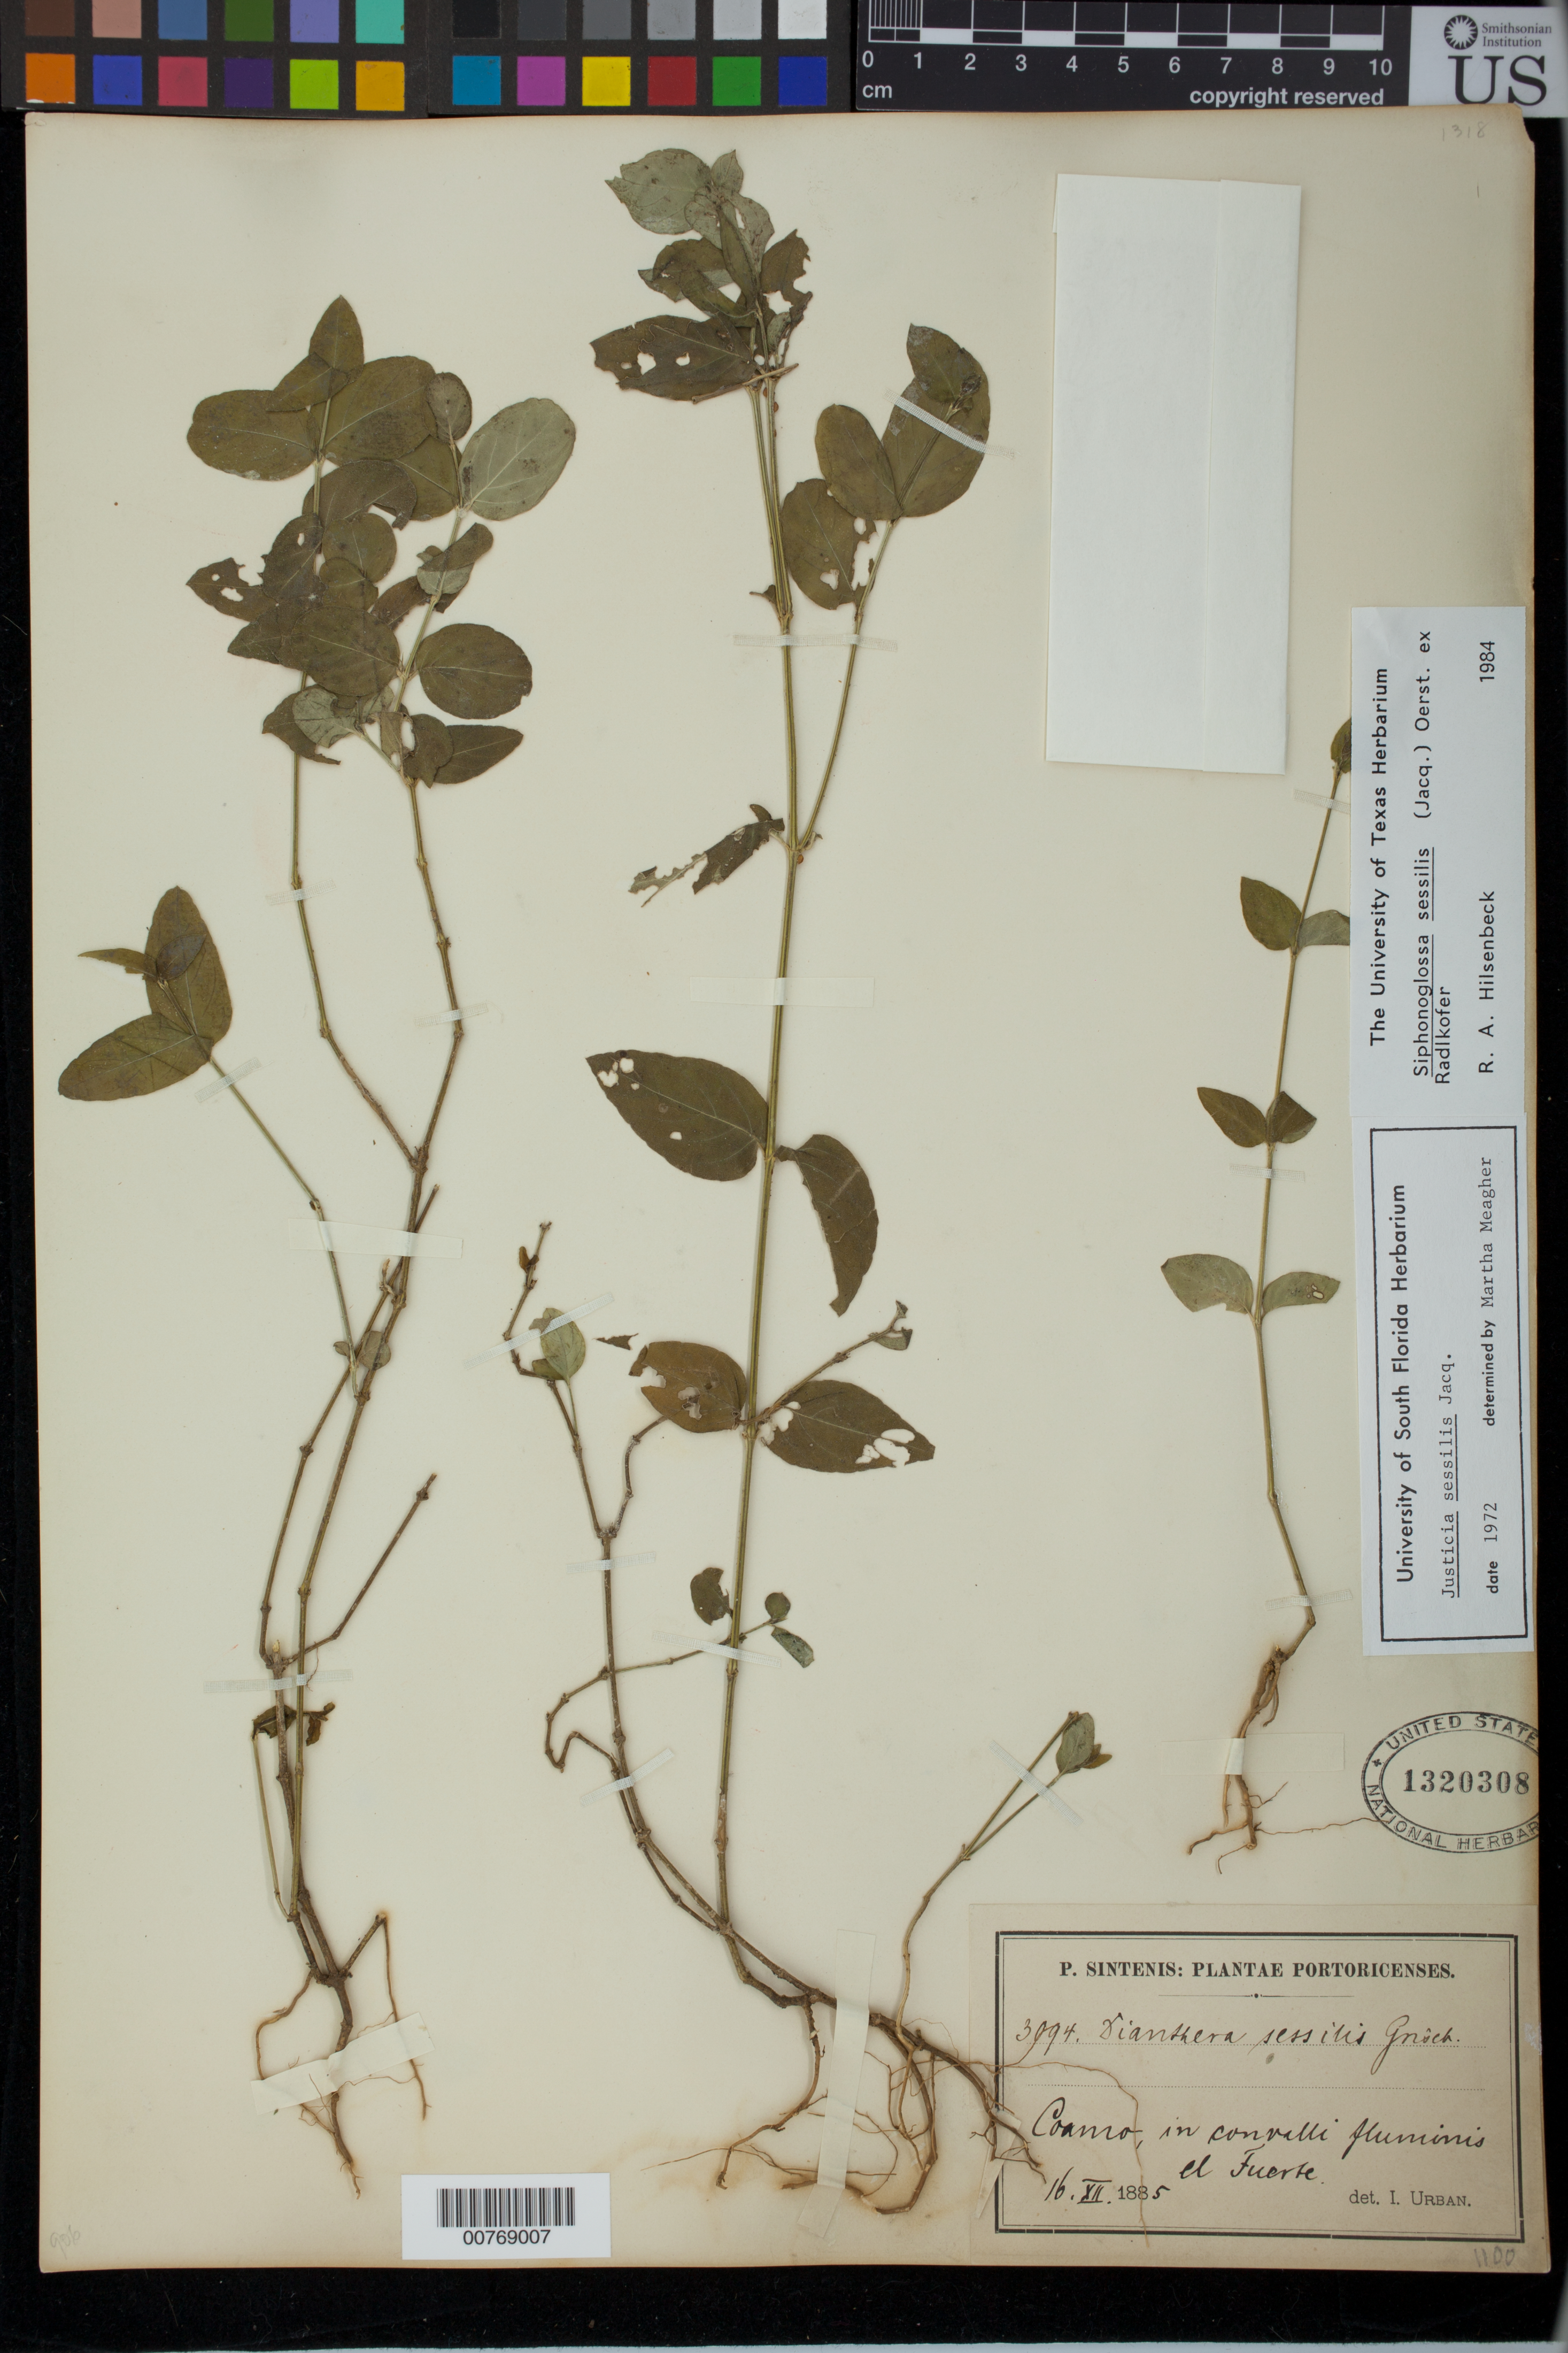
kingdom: Plantae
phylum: Tracheophyta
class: Magnoliopsida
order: Lamiales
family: Acanthaceae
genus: Siphonoglossa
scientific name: Siphonoglossa sessilis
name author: (Jacq.) D.N. Gibson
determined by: Acevedo-Rodríguez, P., (BOT), Smithsonian Institution - National Museum of Natural History (UNITED STATES)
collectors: P. Sintenis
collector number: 3094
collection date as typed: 16 Dec 1885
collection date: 1885-12-16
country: Puerto Rico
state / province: Coamo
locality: Coamo, in convalli fluminis el Fuerte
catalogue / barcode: US 1320308